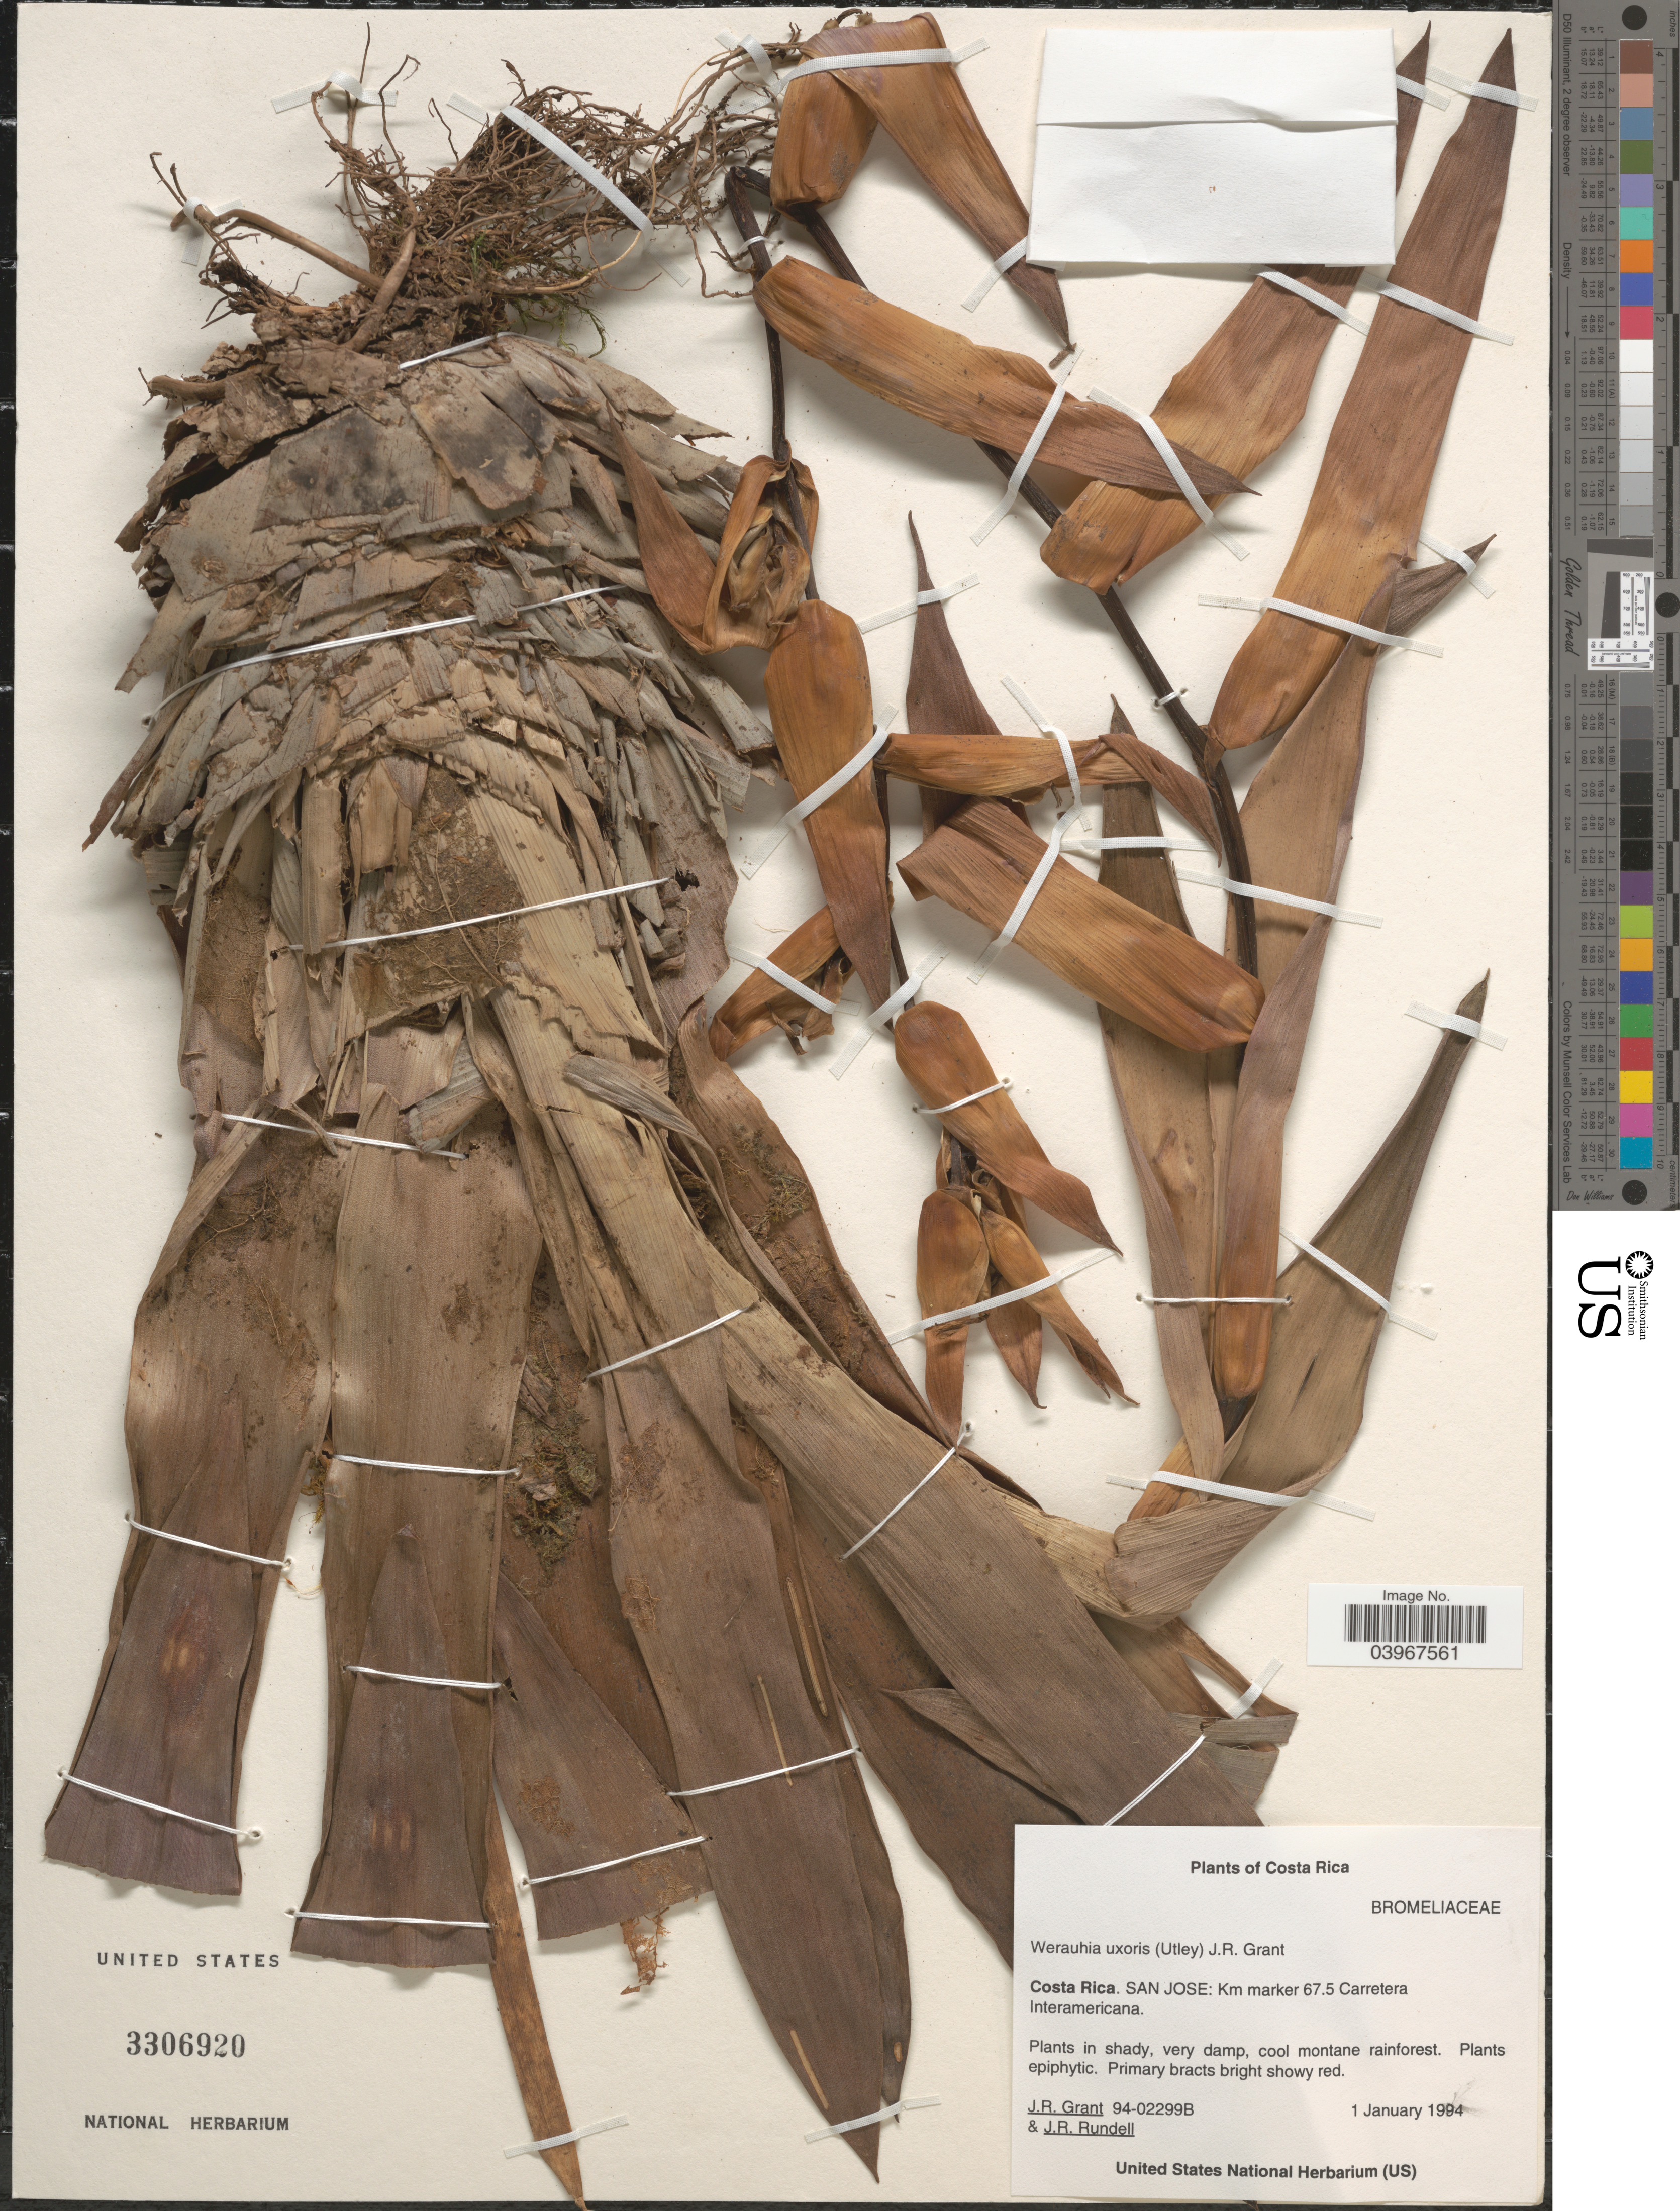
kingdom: Plantae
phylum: Tracheophyta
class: Liliopsida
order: Poales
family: Bromeliaceae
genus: Werauhia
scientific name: Werauhia uxoris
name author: (Utley) J.R. Grant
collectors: J. Grant & J. R. Rundell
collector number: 94-02299B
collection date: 1994-01-01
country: Costa Rica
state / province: San José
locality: Km marker 67.5 Carretera Interamericana.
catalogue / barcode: US 3306920